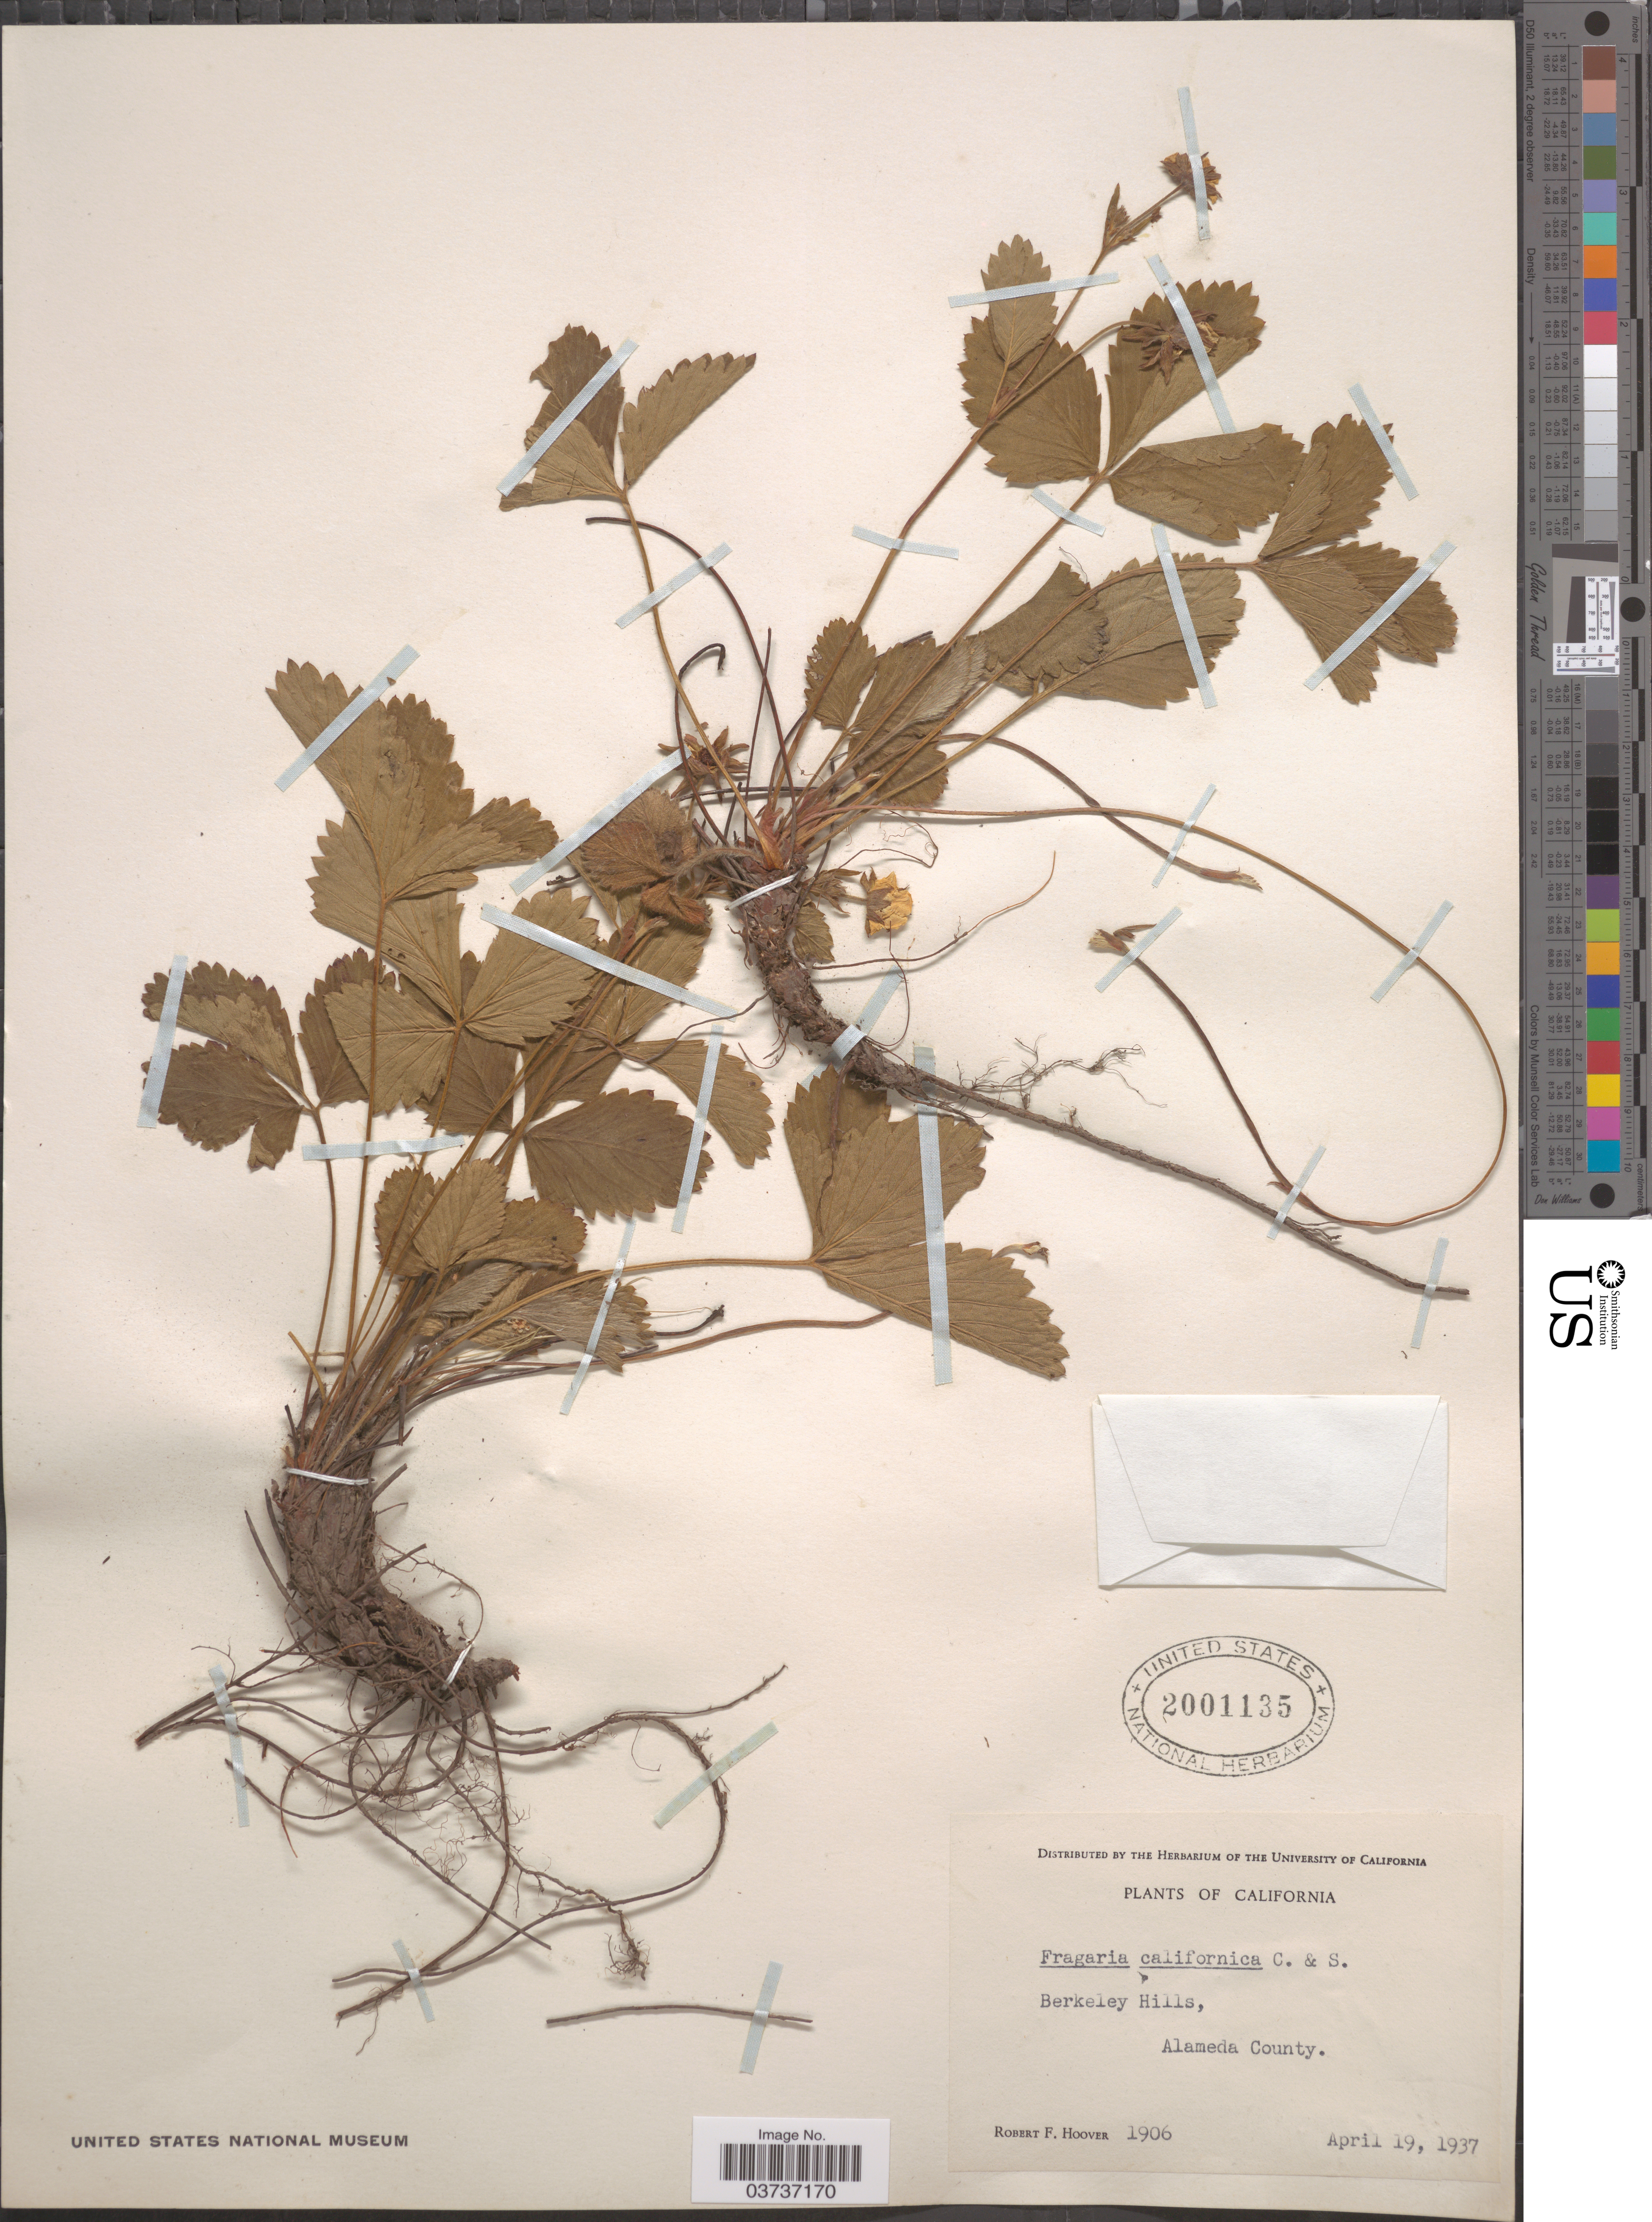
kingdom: Plantae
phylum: Tracheophyta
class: Magnoliopsida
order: Rosales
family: Rosaceae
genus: Fragaria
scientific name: Fragaria californica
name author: Cham. & Schltdl.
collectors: R. F. Hoover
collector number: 1906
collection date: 1937-04-19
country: United States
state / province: California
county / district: Alameda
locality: Berkeley Hills, Alameda County.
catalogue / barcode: US 2001135